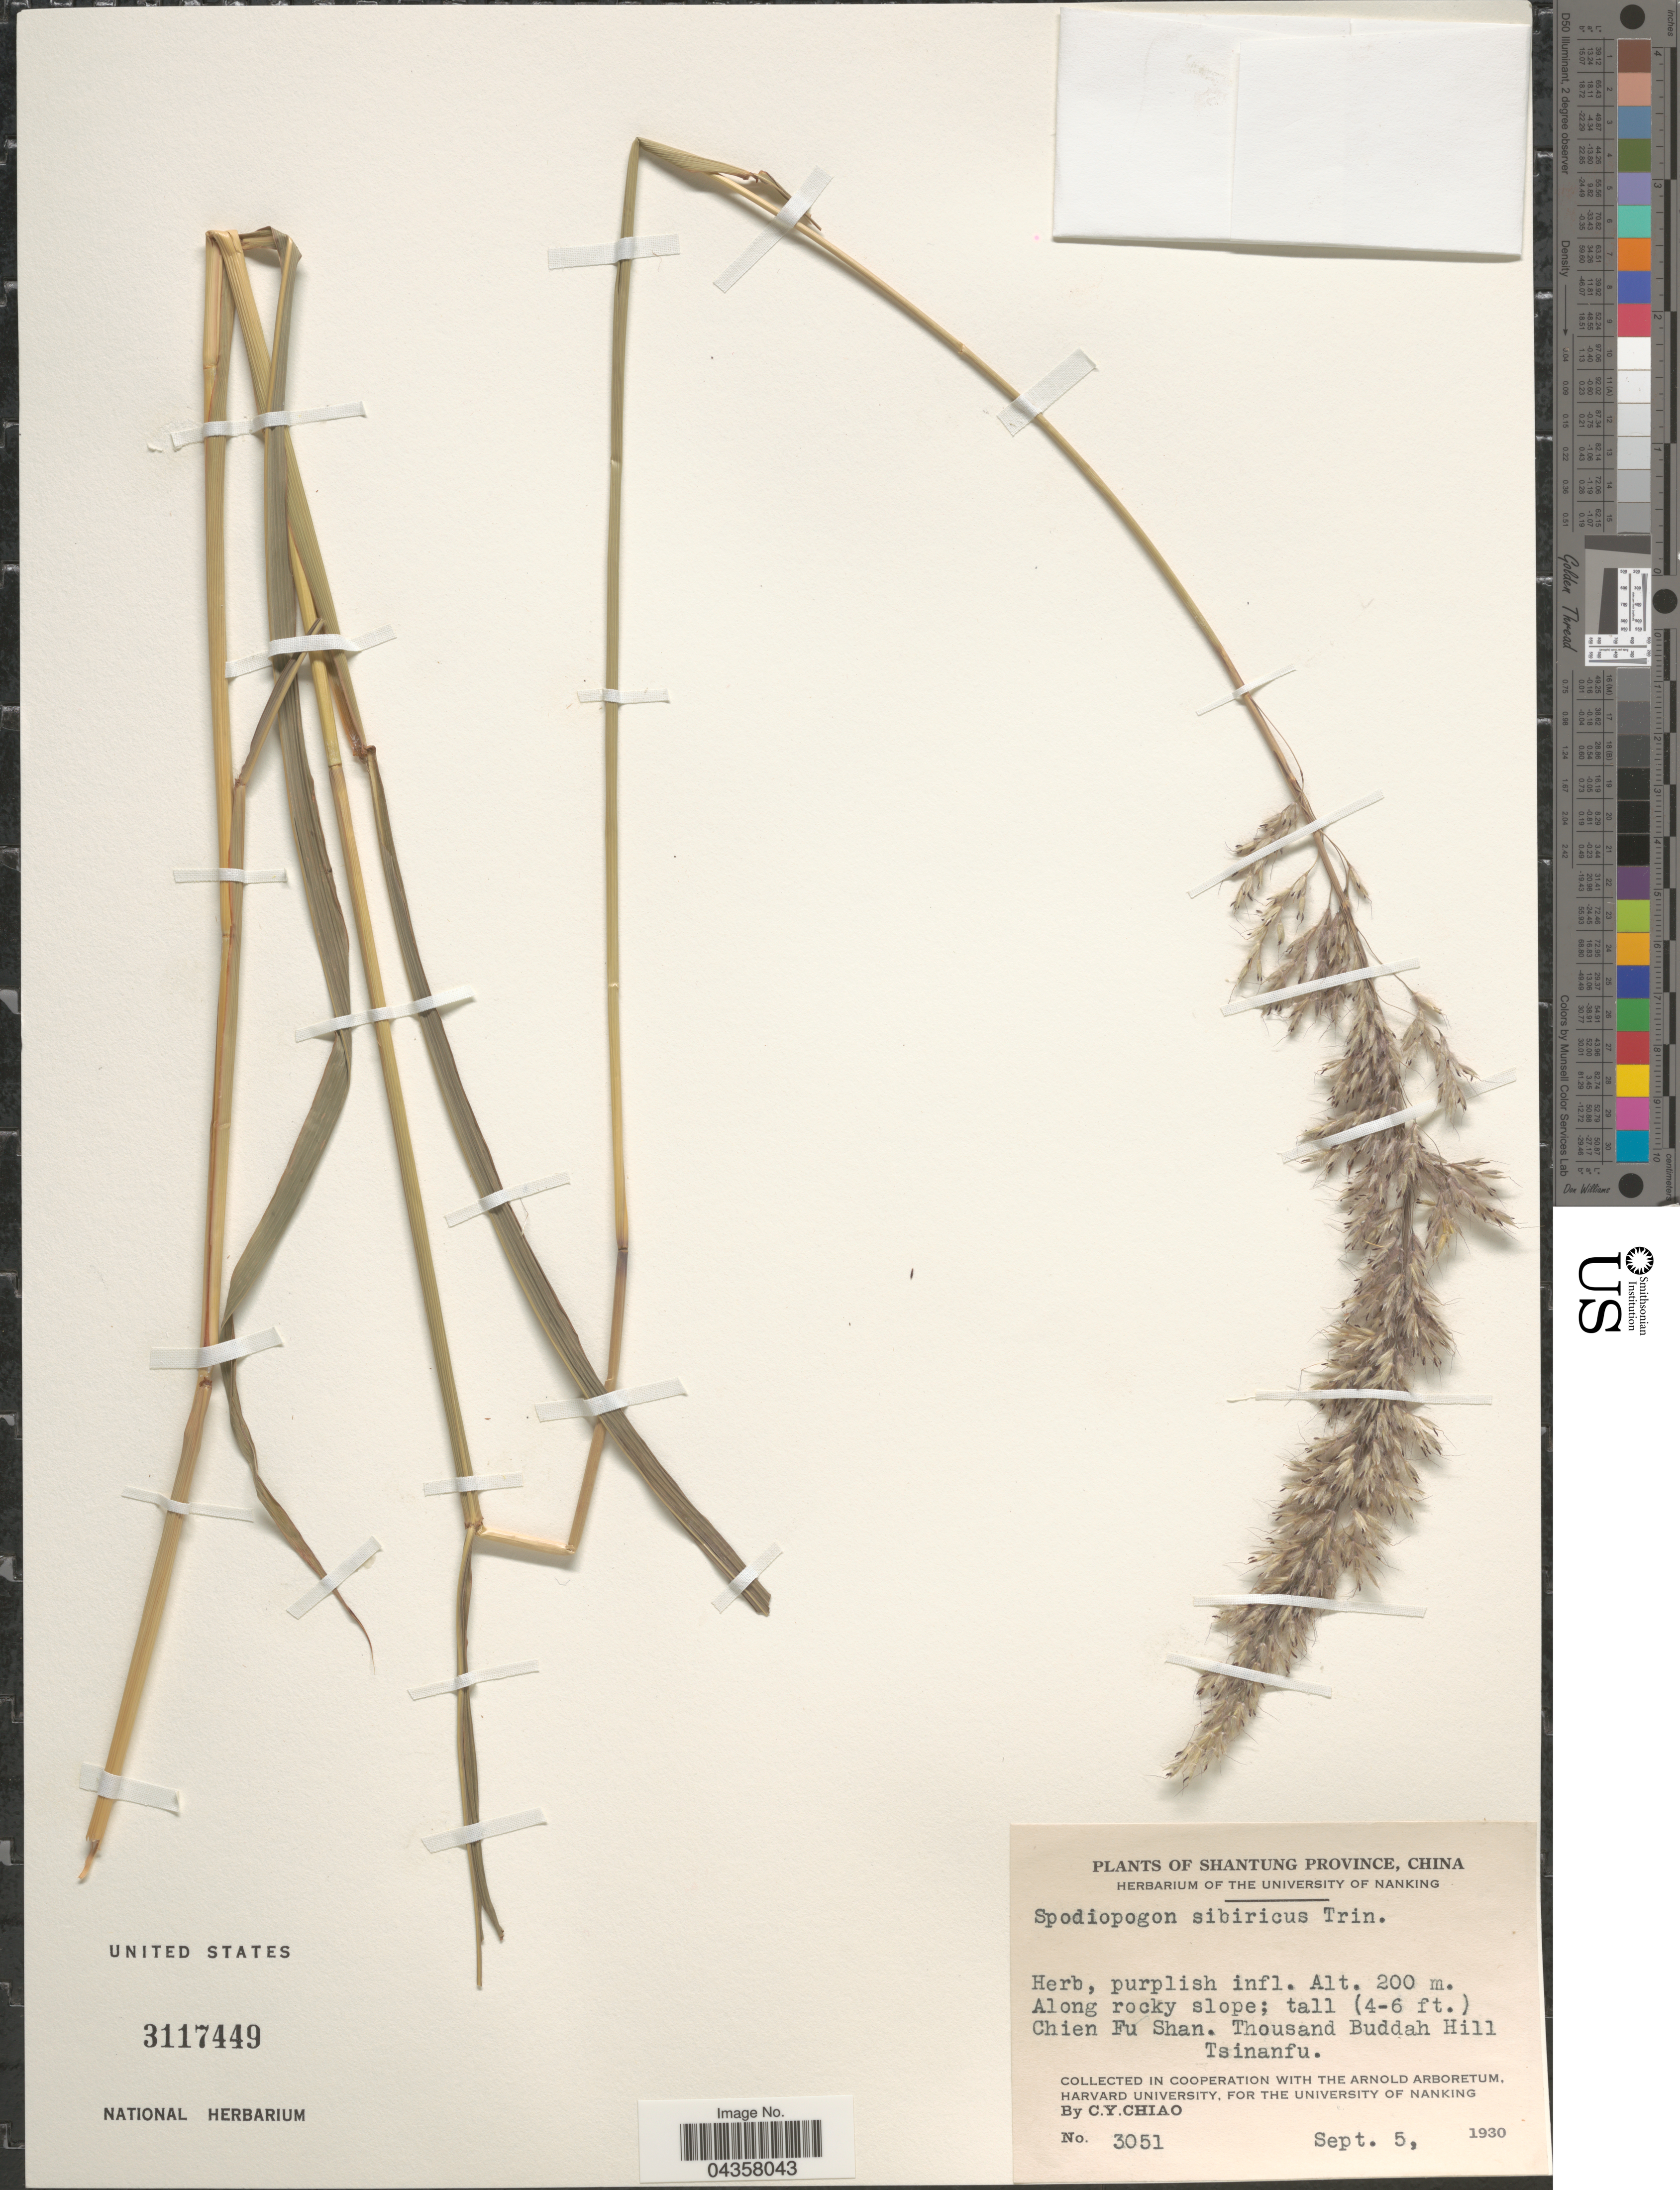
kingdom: Plantae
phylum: Tracheophyta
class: Liliopsida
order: Poales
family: Poaceae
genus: Spodiopogon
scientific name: Spodiopogon sibiricus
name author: Trin.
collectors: C. Y. Chiao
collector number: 3051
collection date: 1930-09-05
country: China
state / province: Shandong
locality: Shantung Province. Chien Fu Shan. Thousand Buddah Hill Tsinanfu.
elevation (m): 200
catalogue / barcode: US 3117449